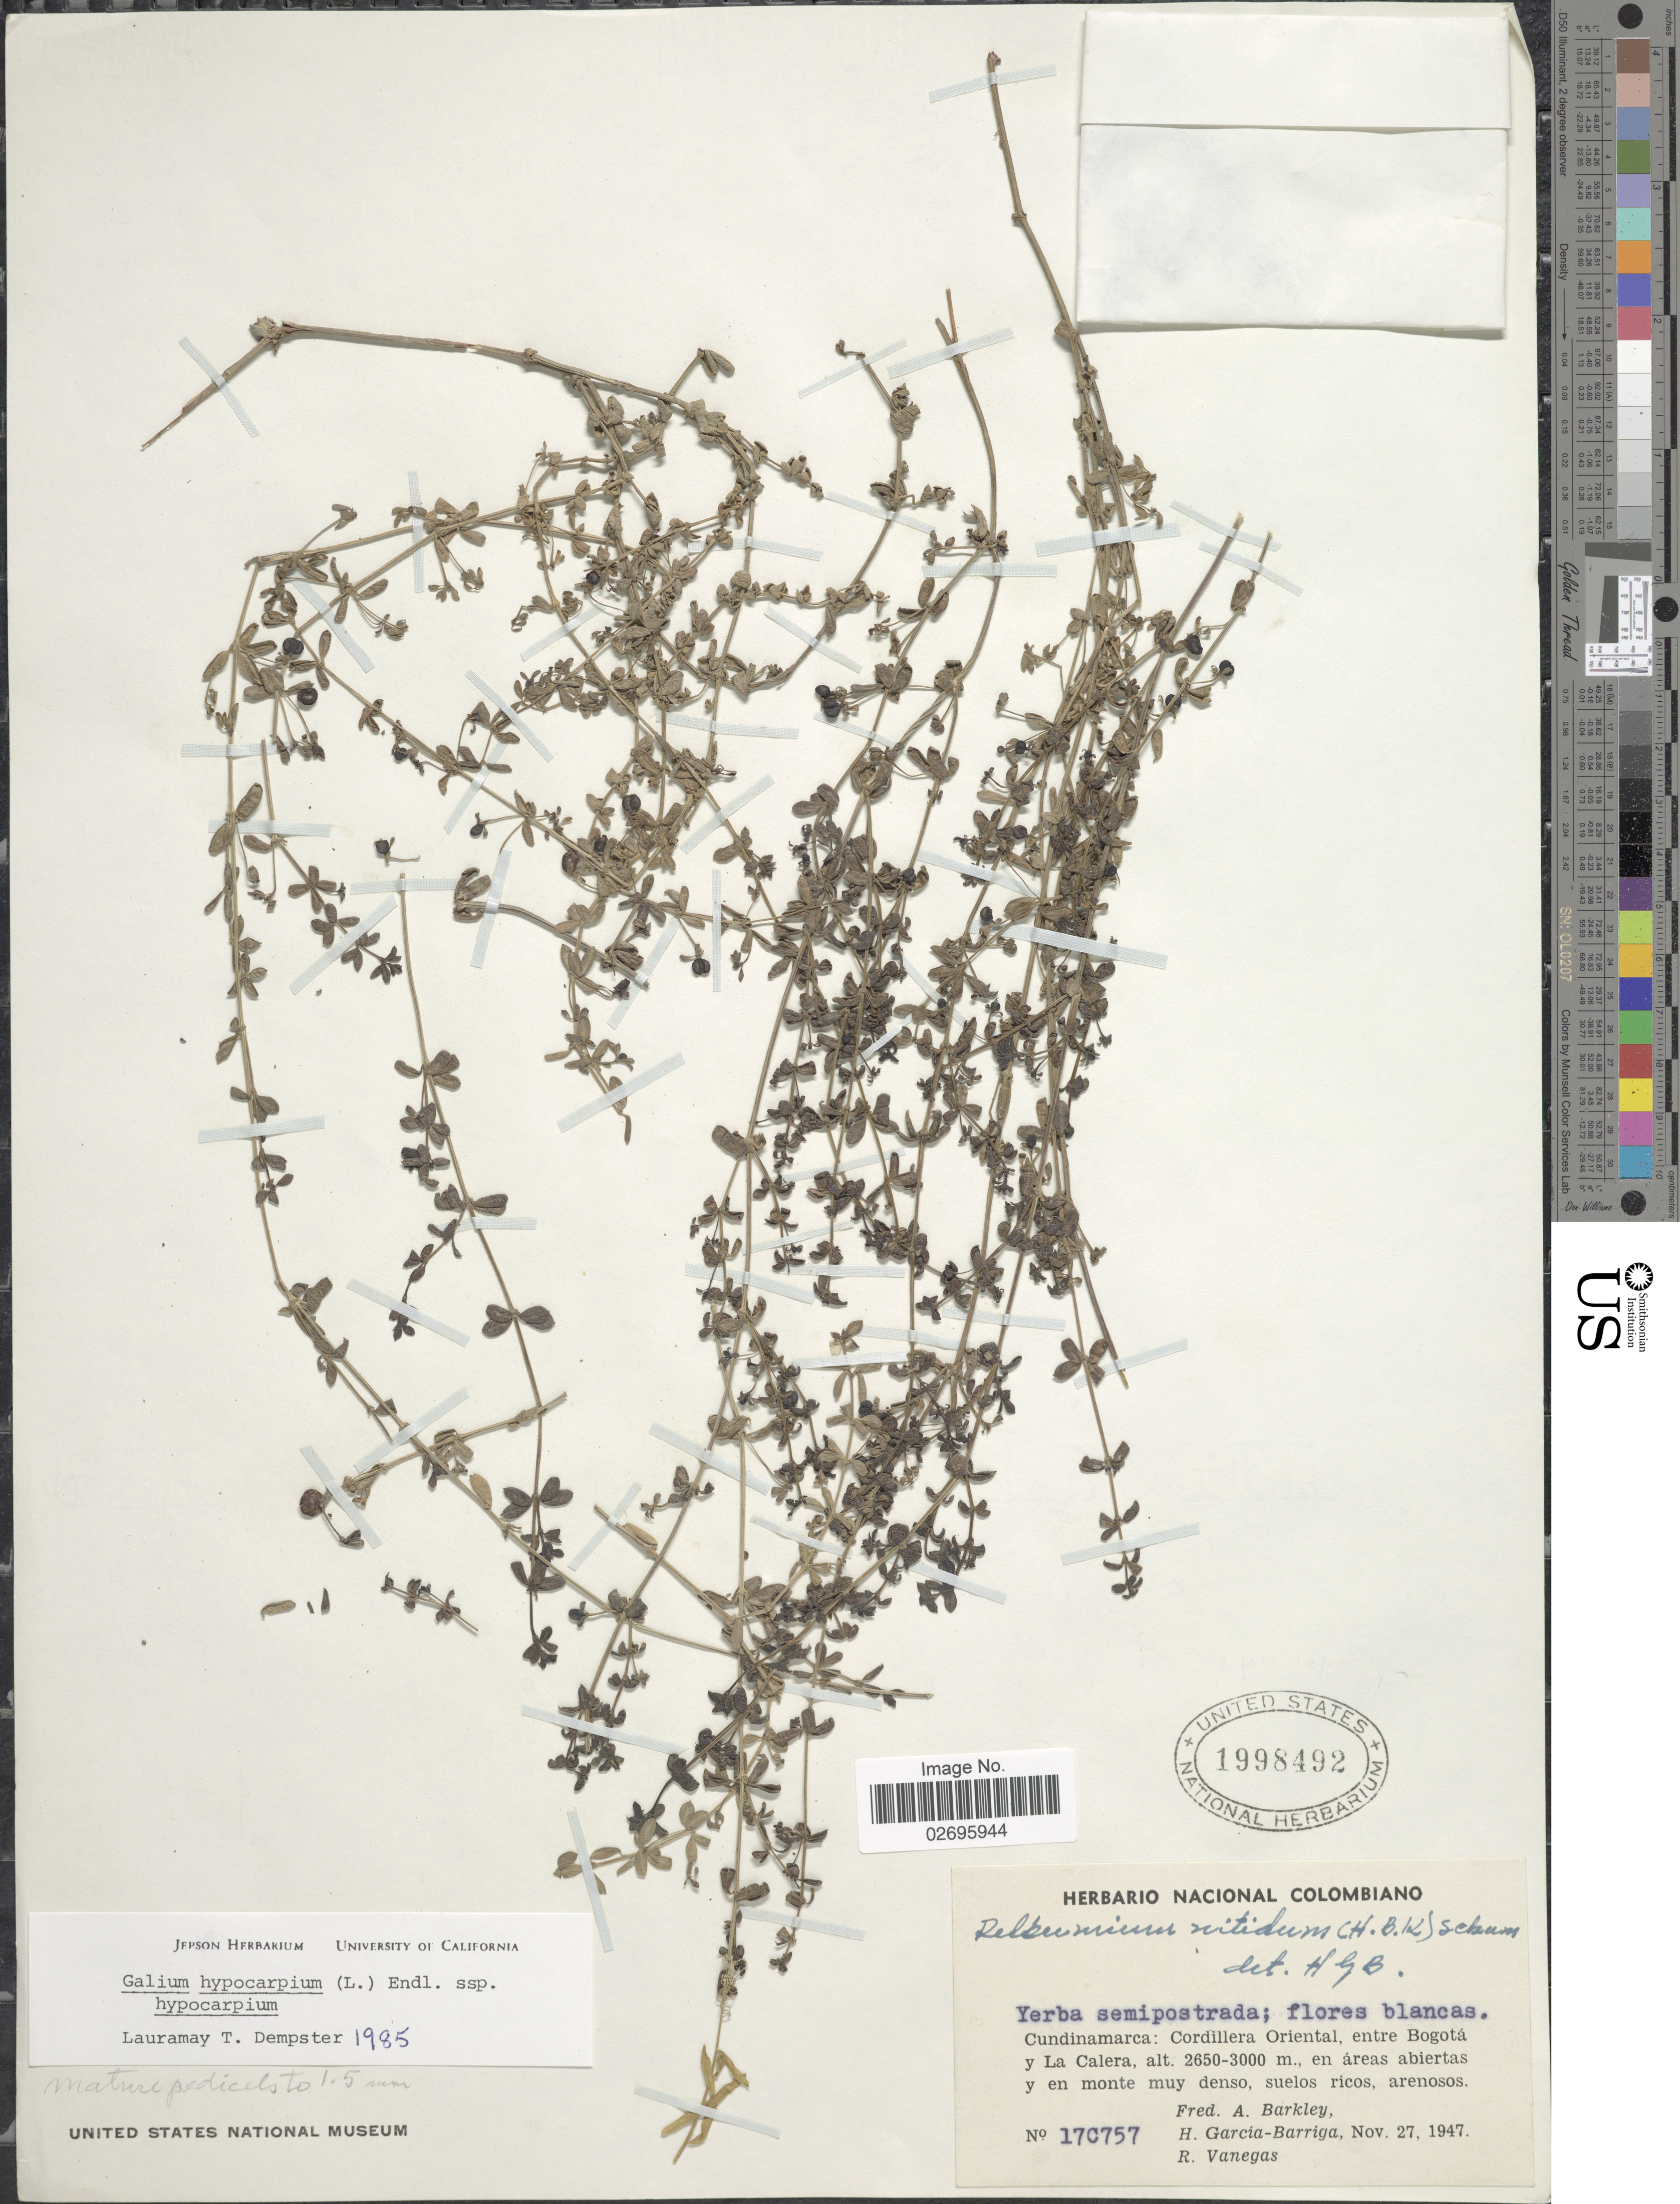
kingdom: Plantae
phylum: Tracheophyta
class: Magnoliopsida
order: Gentianales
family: Rubiaceae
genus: Galium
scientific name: Galium hypocarpium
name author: (L.) Endl. ex Griseb.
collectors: F. A. Barkley, H. García Barriga & R. Vanegas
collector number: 17C757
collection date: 1947-11-27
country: Colombia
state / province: Cundinamarca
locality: Cordillera Oriental, entre Bogotá y La Calera., en áreas abiertas y en monte muy denso, suelos ricos, arenosos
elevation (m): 2650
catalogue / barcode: US 1998492